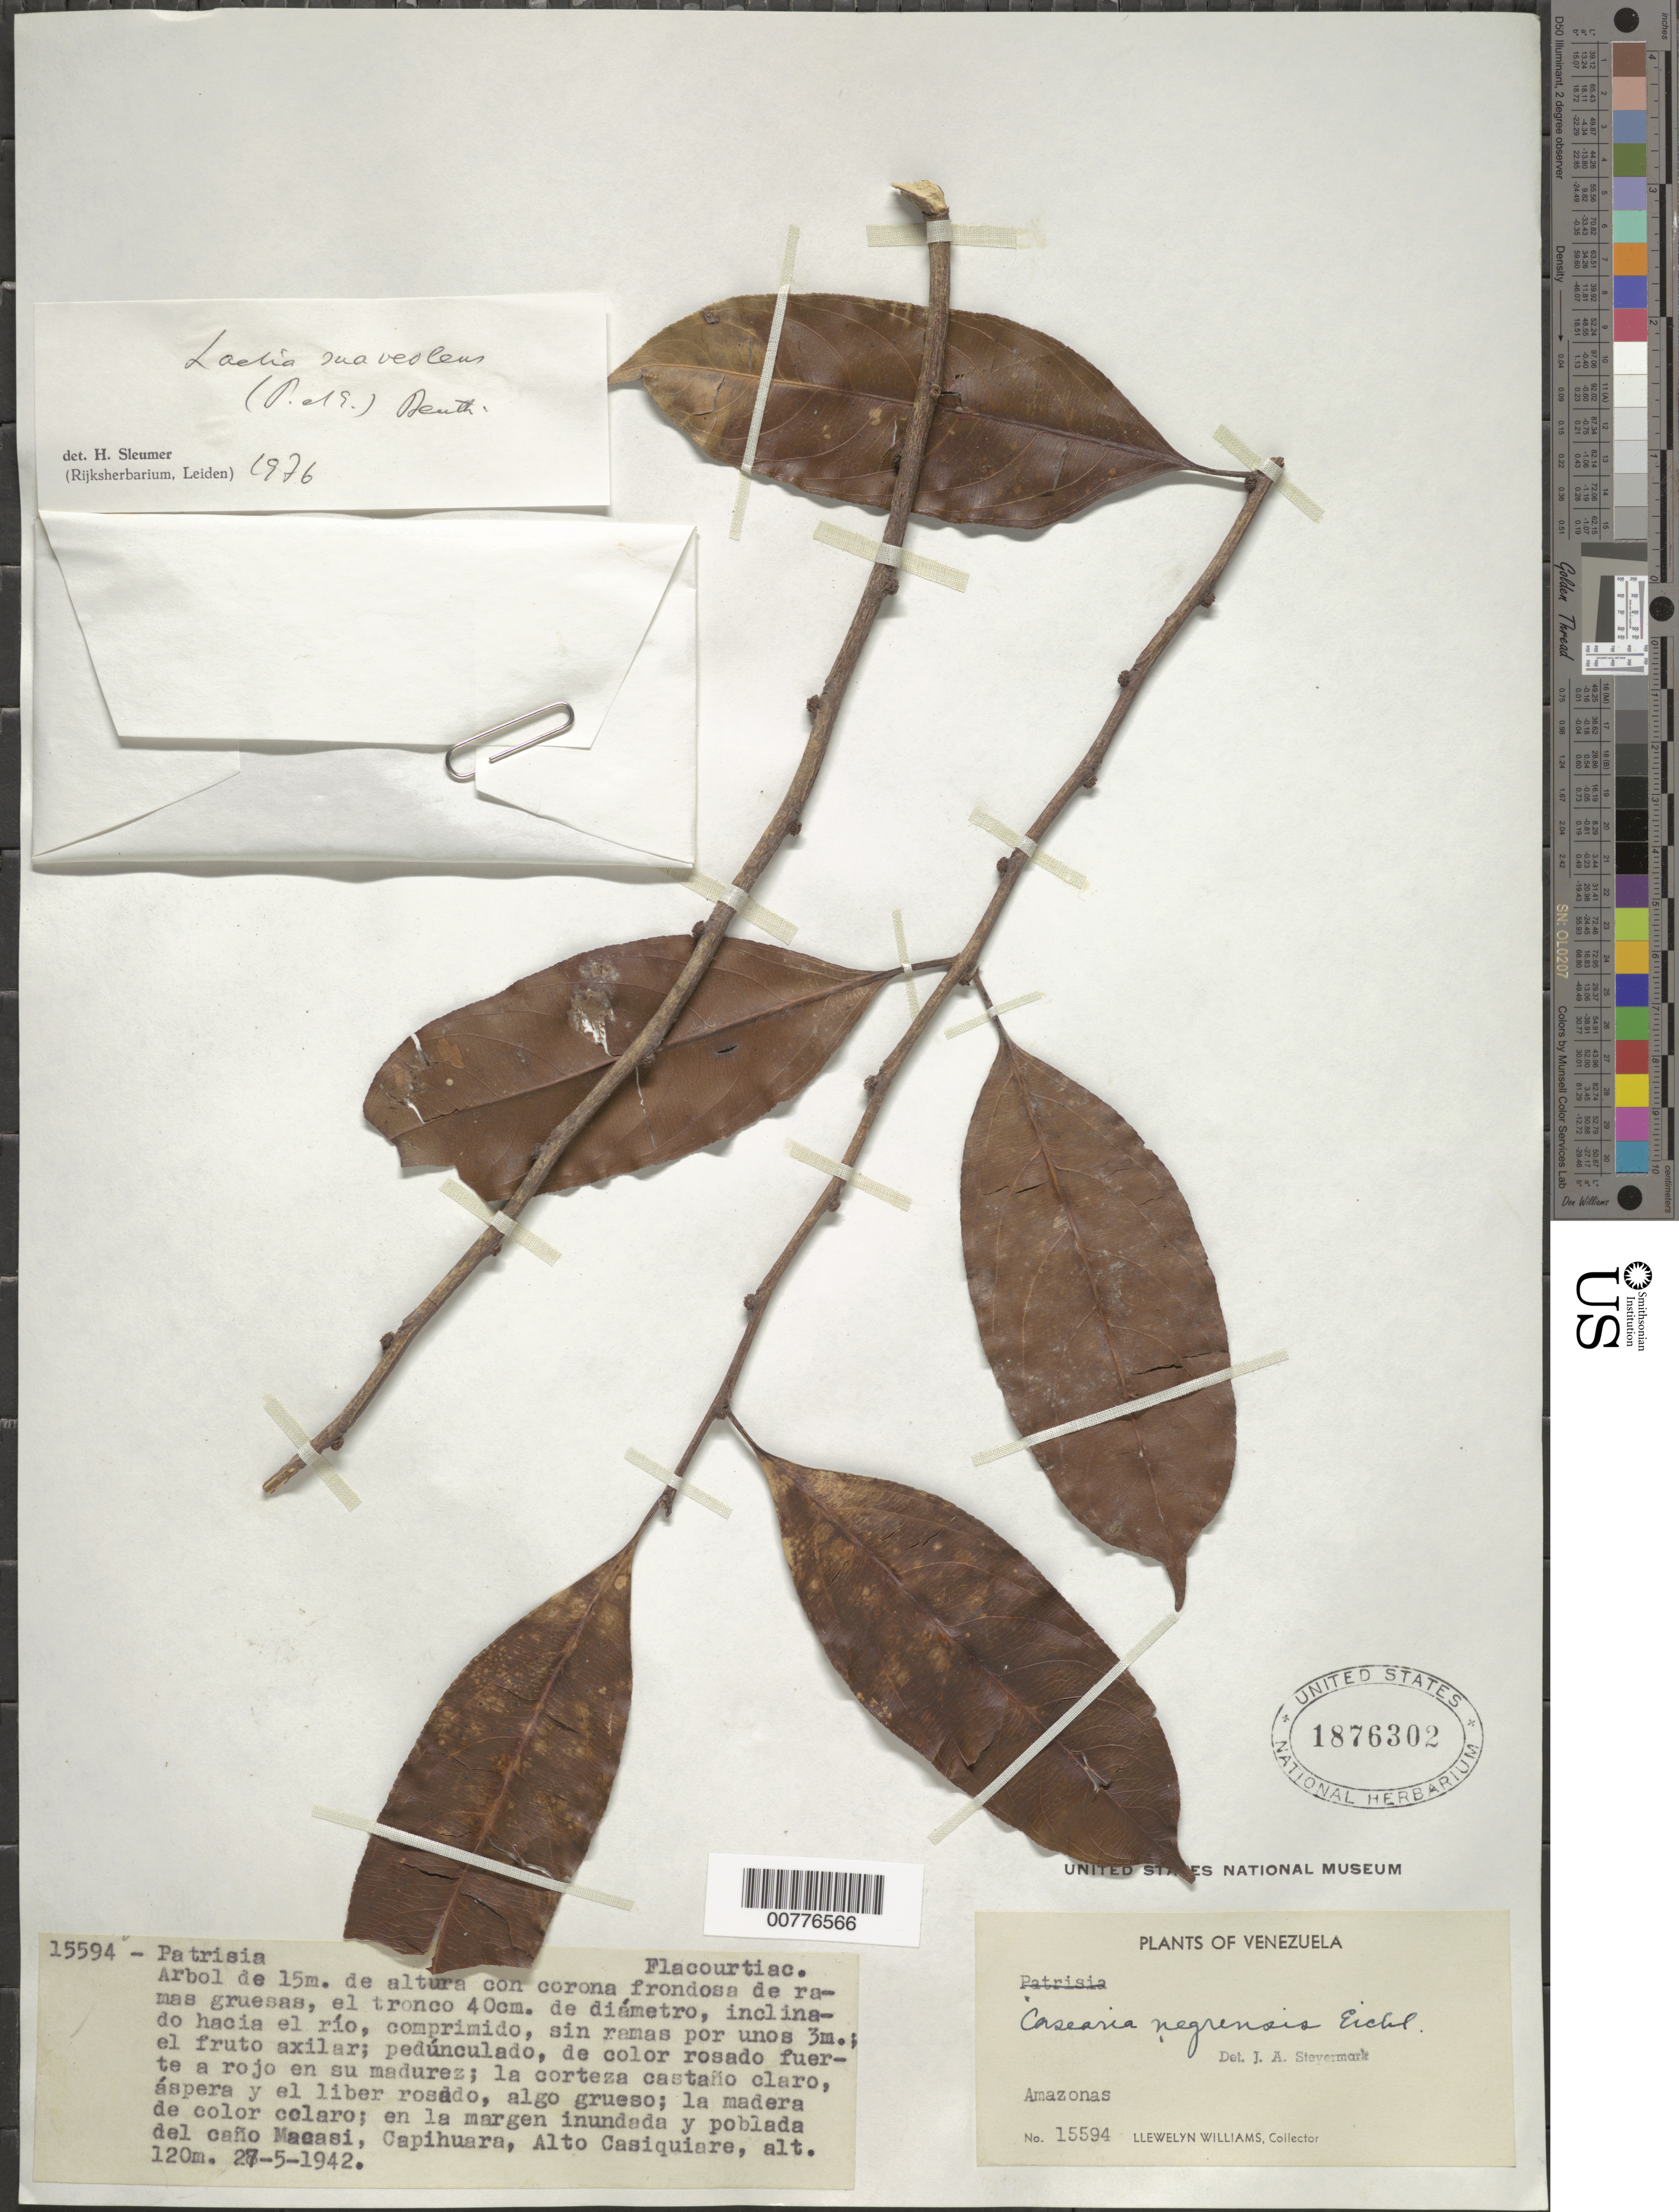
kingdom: Plantae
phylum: Tracheophyta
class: Magnoliopsida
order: Malpighiales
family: Salicaceae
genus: Laetia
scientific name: Laetia suaveolens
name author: (Poepp.) Benth.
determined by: Sleumer, H. O.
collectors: Ll. Williams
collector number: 15594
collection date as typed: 27-May-42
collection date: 1942-05-27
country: Venezuela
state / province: Amazonas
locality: Caño Macasí, Capihuara, Alto Casiquiare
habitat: Margen inundada y poblada del cano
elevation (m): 120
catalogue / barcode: US 1876302